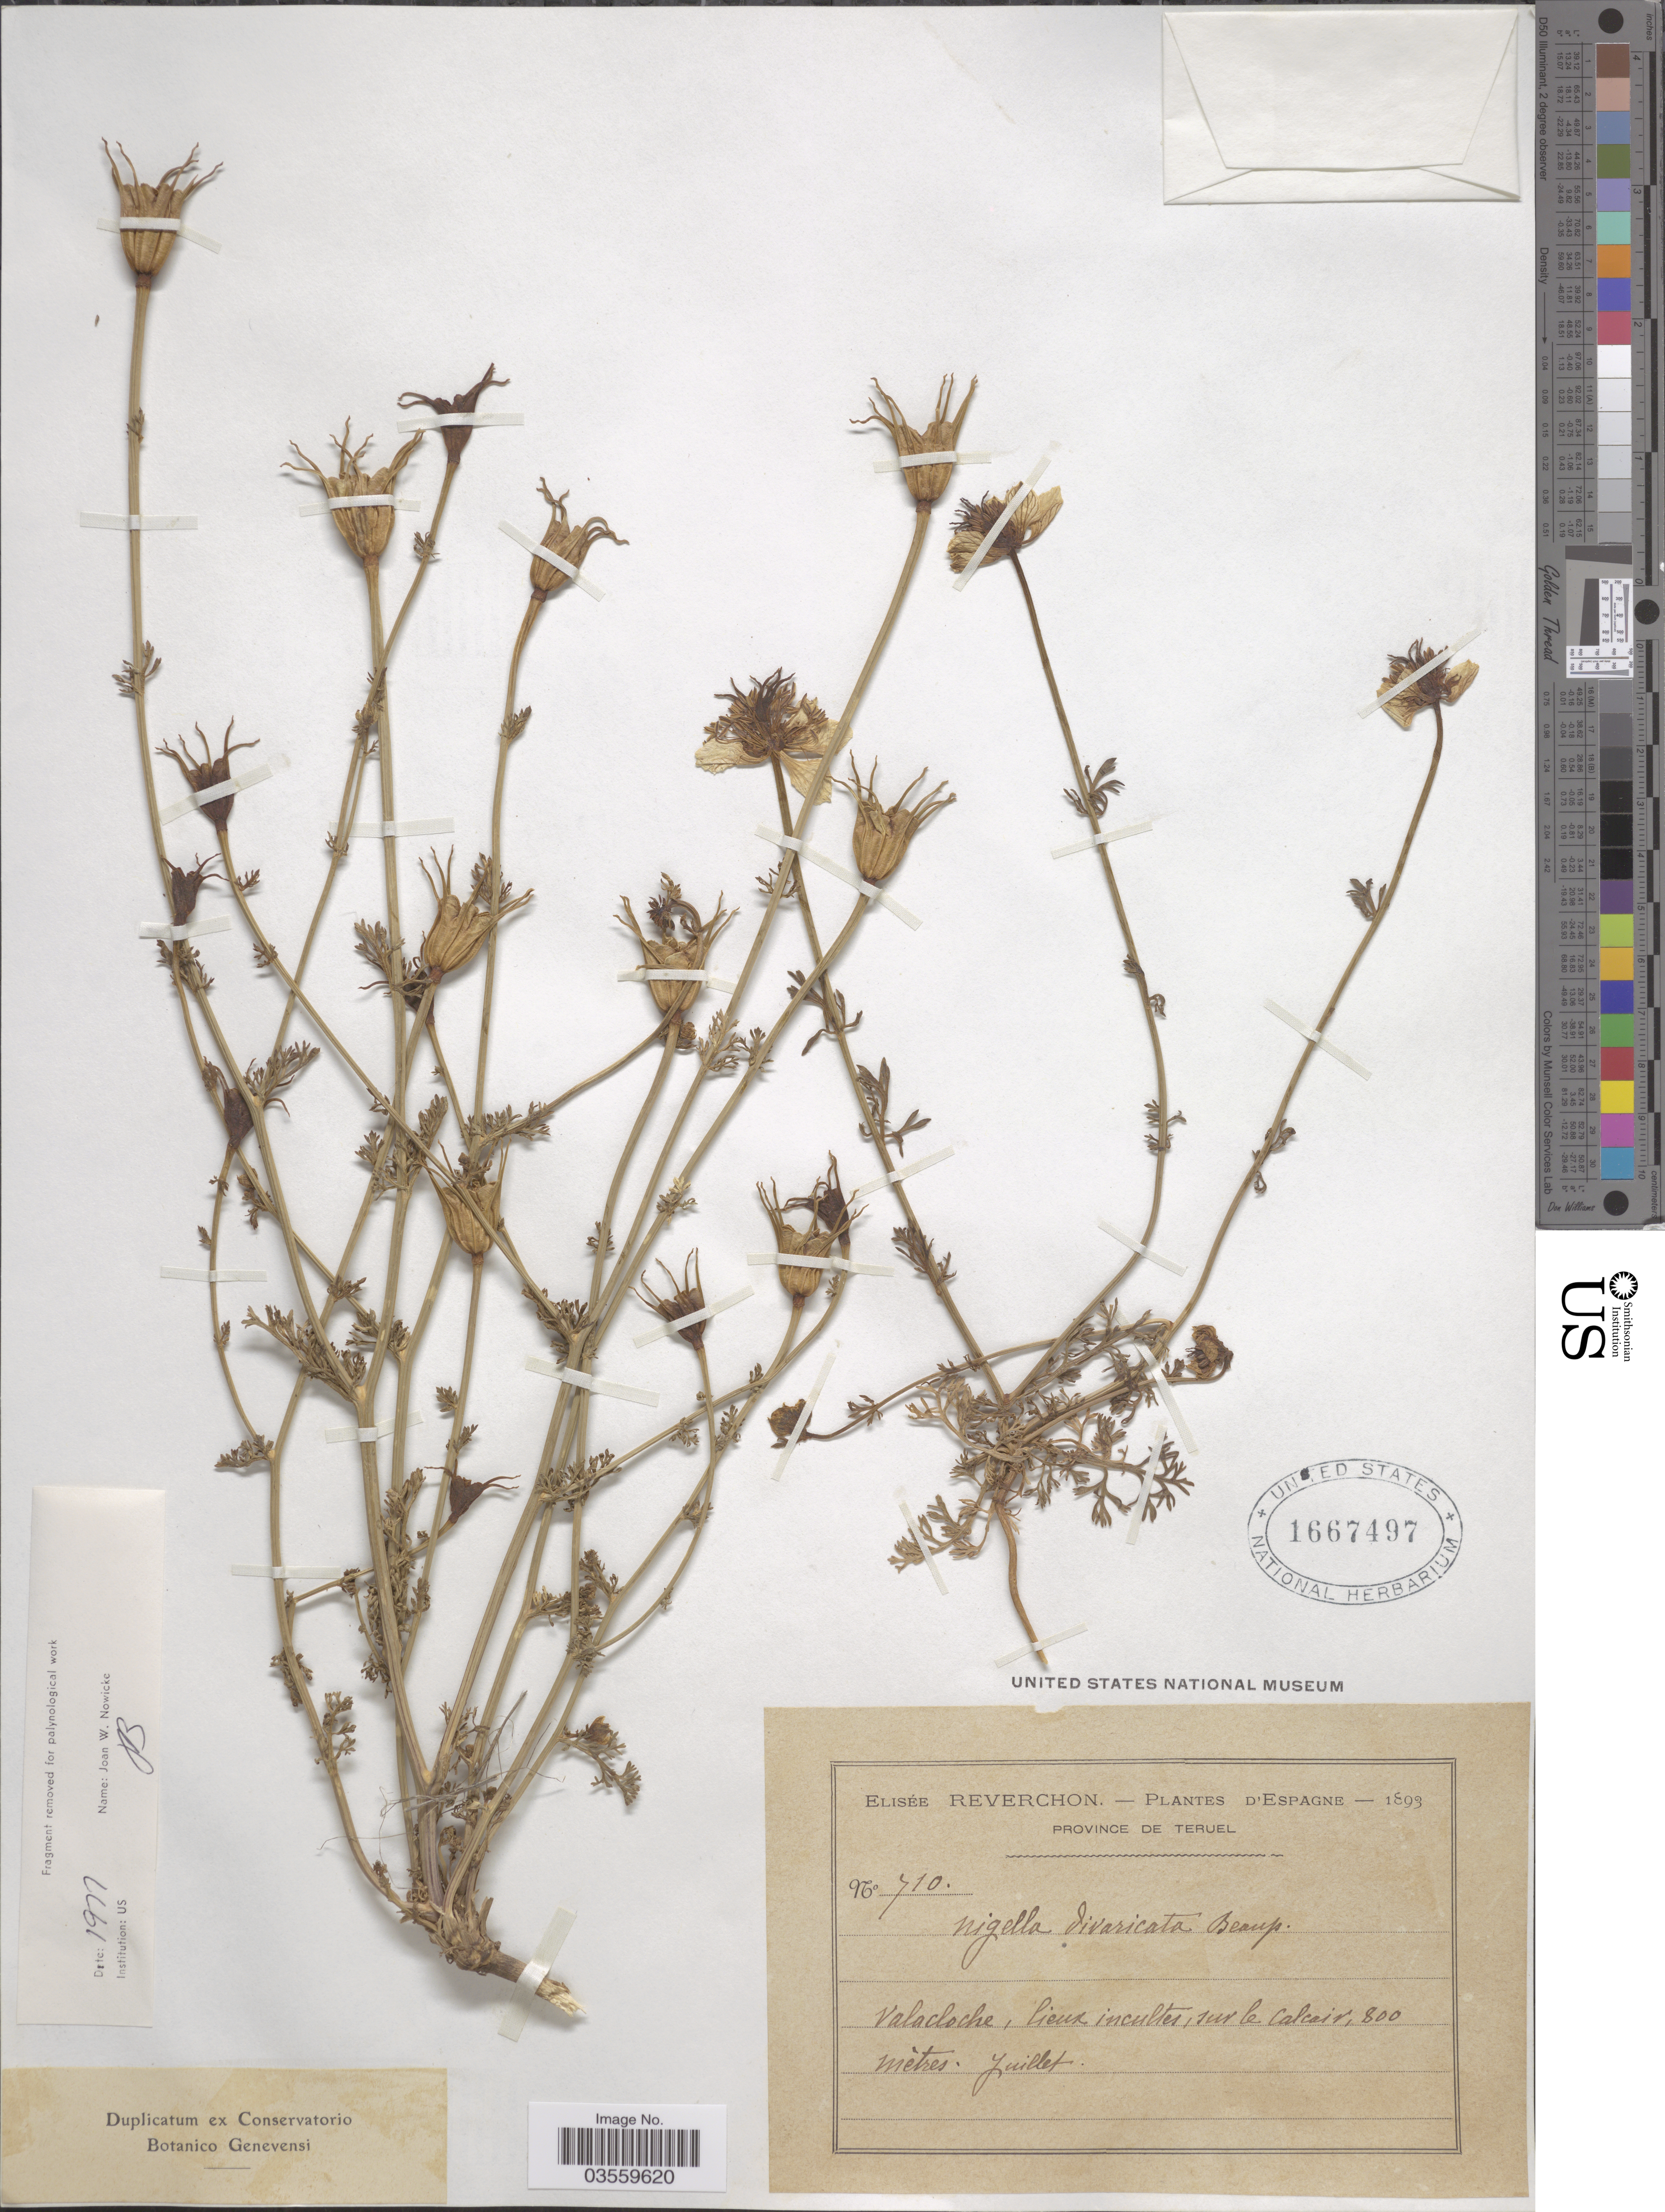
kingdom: Plantae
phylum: Tracheophyta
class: Magnoliopsida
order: Ranunculales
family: Ranunculaceae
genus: Nigella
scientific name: Nigella divaricata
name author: Beaupre ex DC.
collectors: E. Reverchon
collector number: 710*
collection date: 1893-07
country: Spain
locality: Province de Teruel. Valacloche, lieux incultes, su rle calcair.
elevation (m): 800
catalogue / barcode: US 1667497